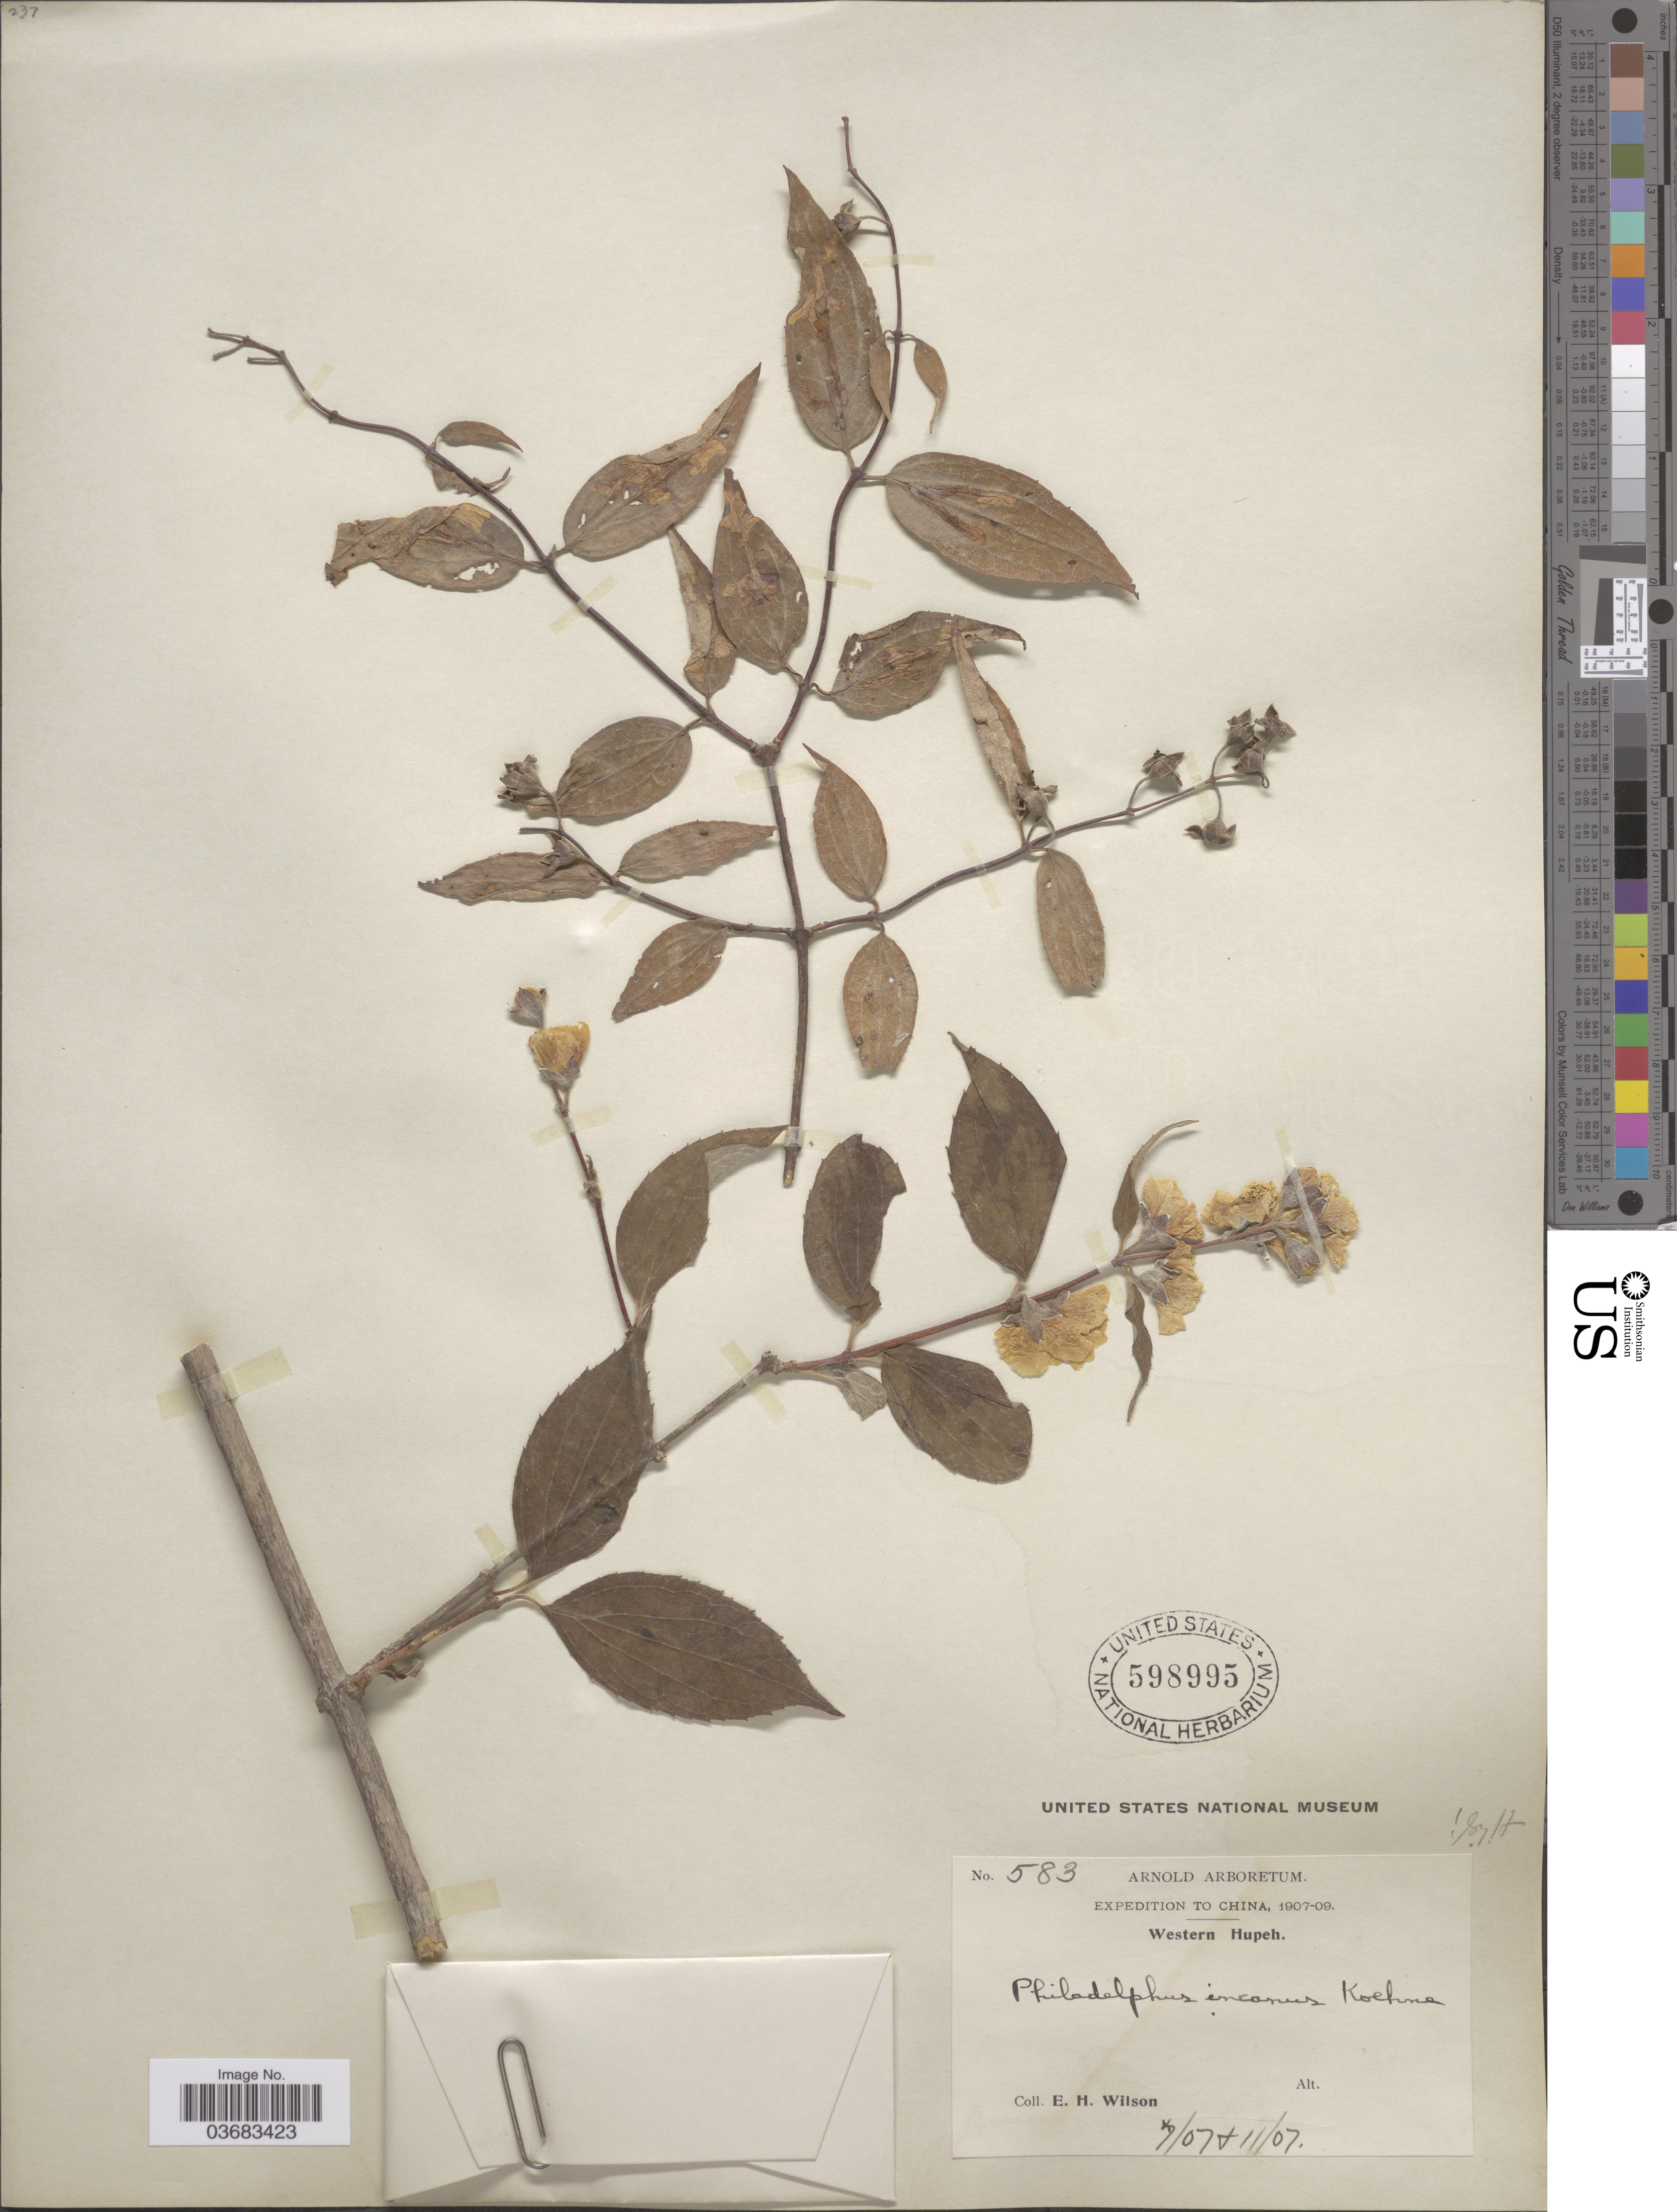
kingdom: Plantae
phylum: Tracheophyta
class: Magnoliopsida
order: Cornales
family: Hydrangeaceae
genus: Philadelphus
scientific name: Philadelphus incanus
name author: Koehne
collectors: E. Wilson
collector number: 583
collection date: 1907-07/1907-11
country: China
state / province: Hubei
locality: Expedition to China, 1907-09. Western Hupeh.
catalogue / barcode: US 598995